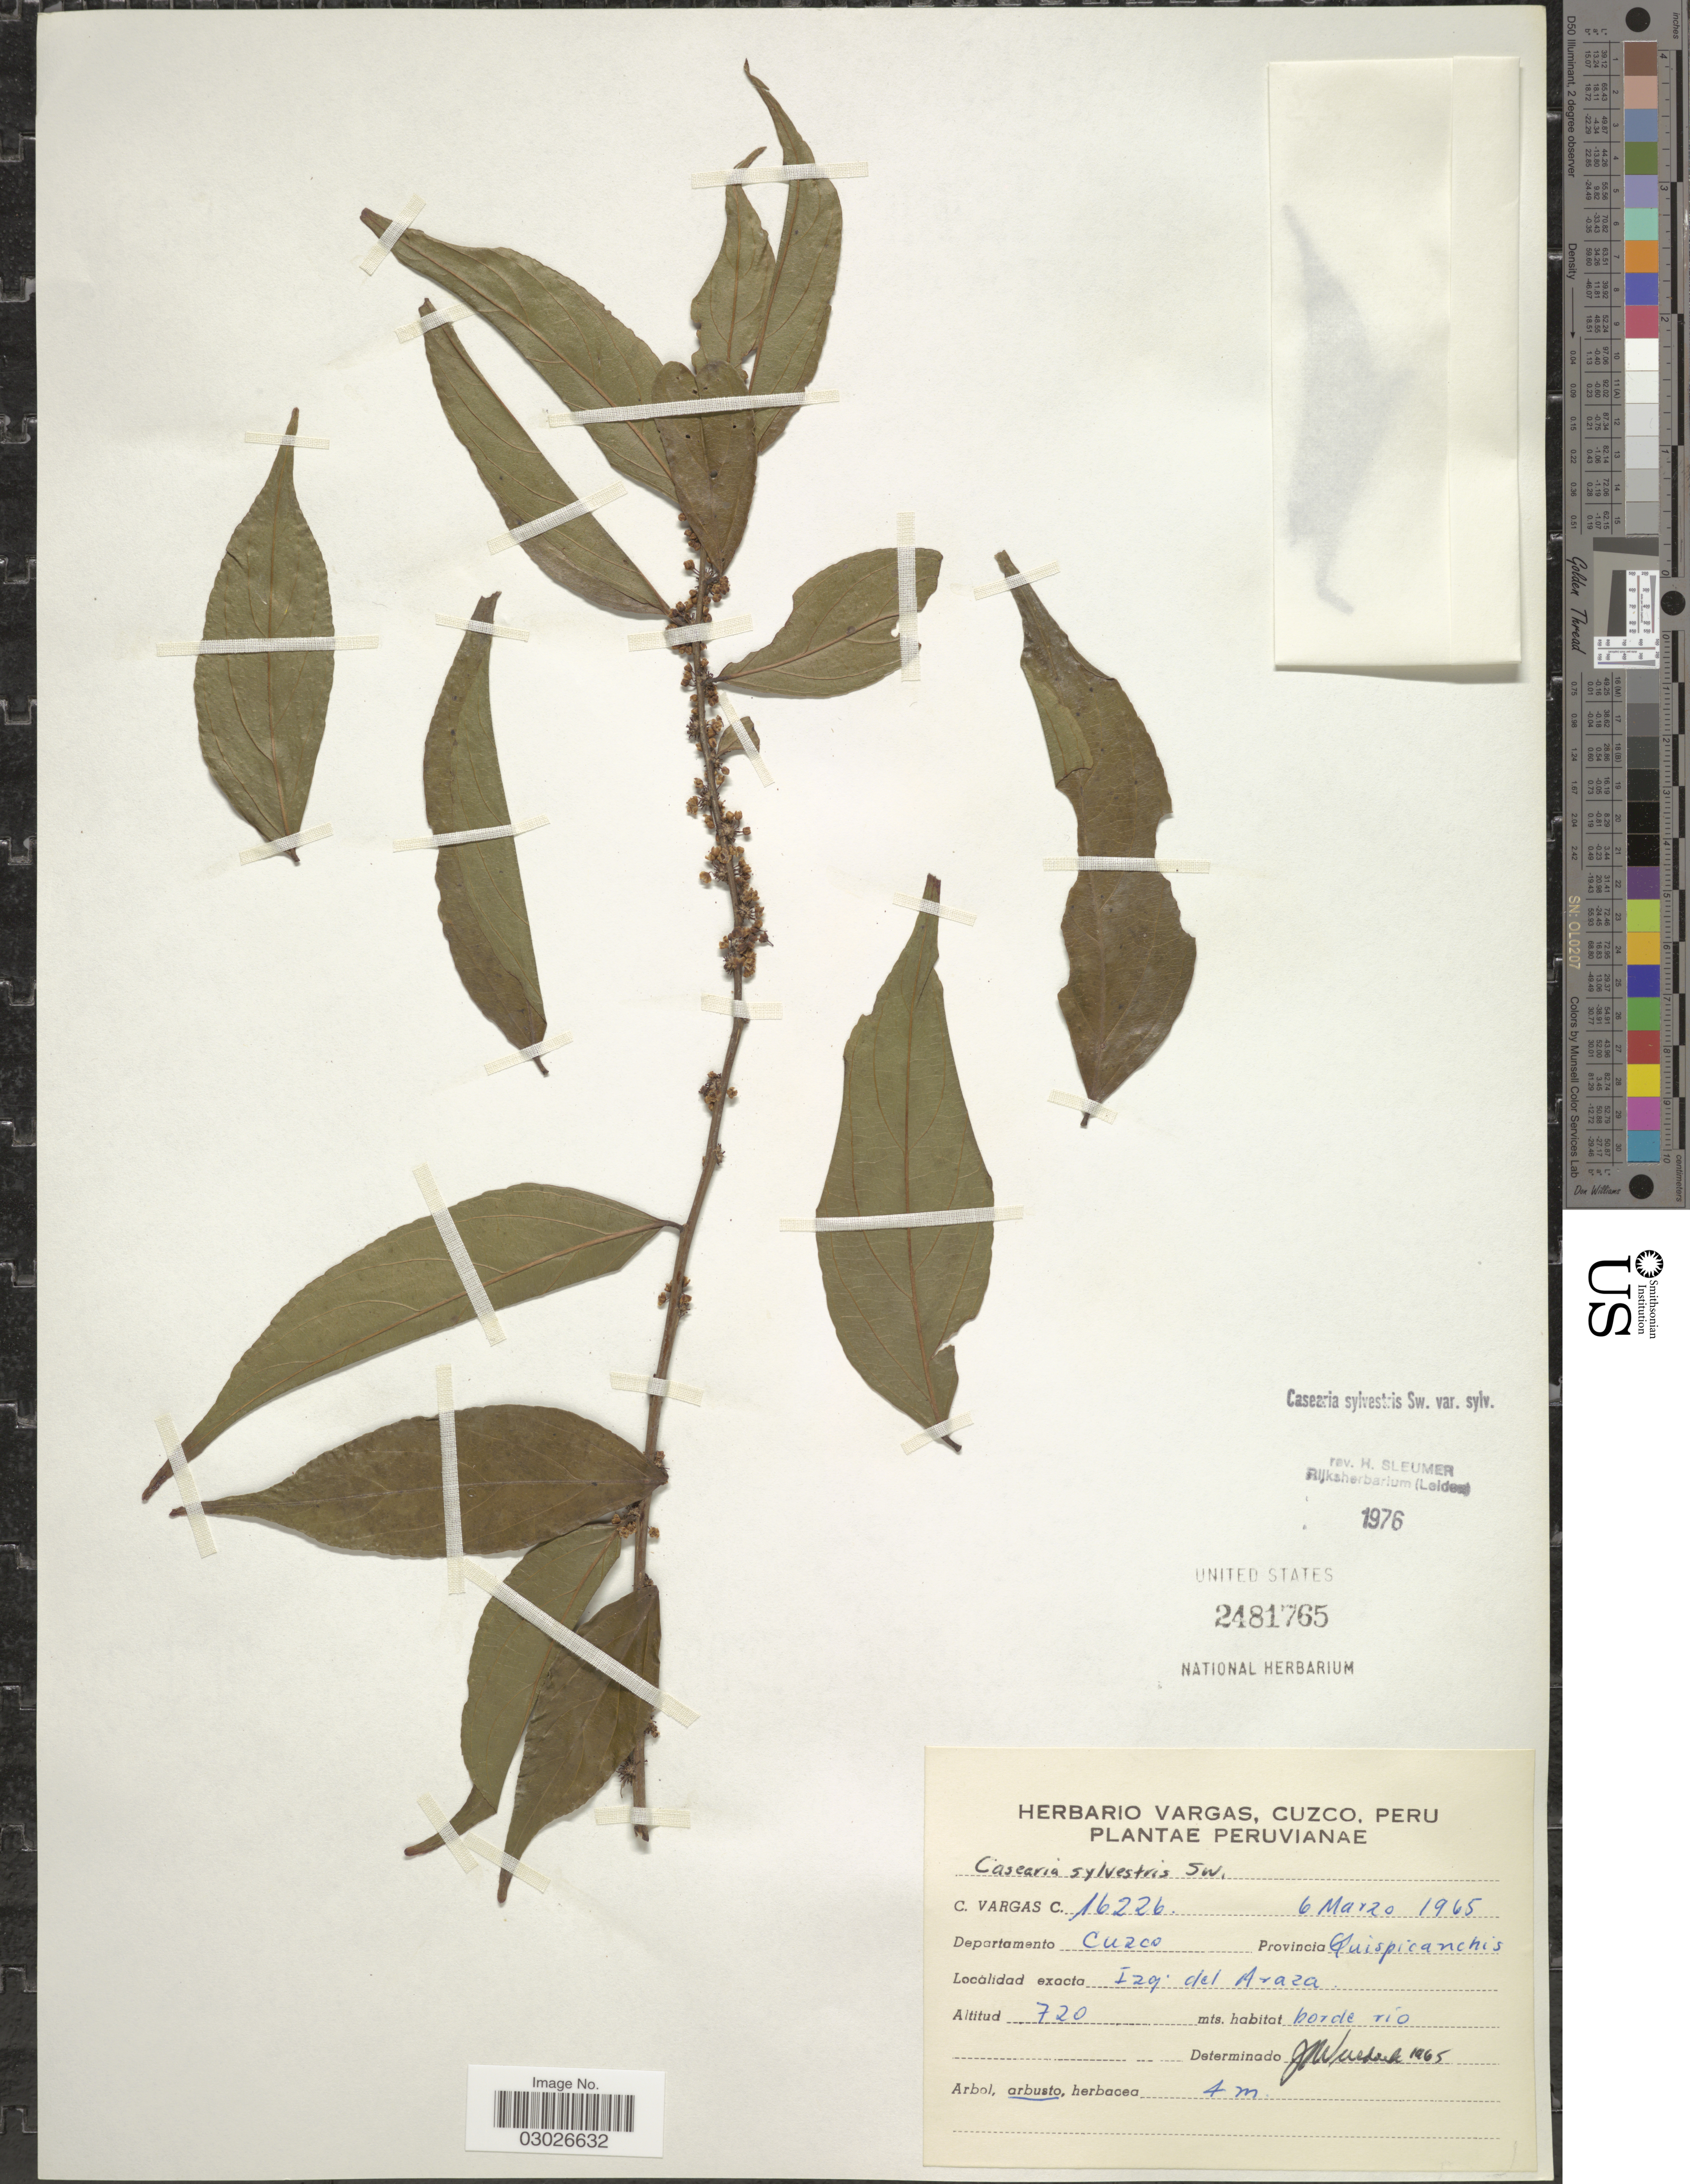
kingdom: Plantae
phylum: Tracheophyta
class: Magnoliopsida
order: Malpighiales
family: Salicaceae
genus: Casearia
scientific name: Casearia sylvestris var. sylvestris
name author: Sw.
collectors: C. Vargas Calderón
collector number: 16226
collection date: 1965-03-06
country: Peru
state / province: Cusco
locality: Departamento Cuzco, Provincia Quispicanchis, Izq. del Araza.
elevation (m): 720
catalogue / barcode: US 2481765